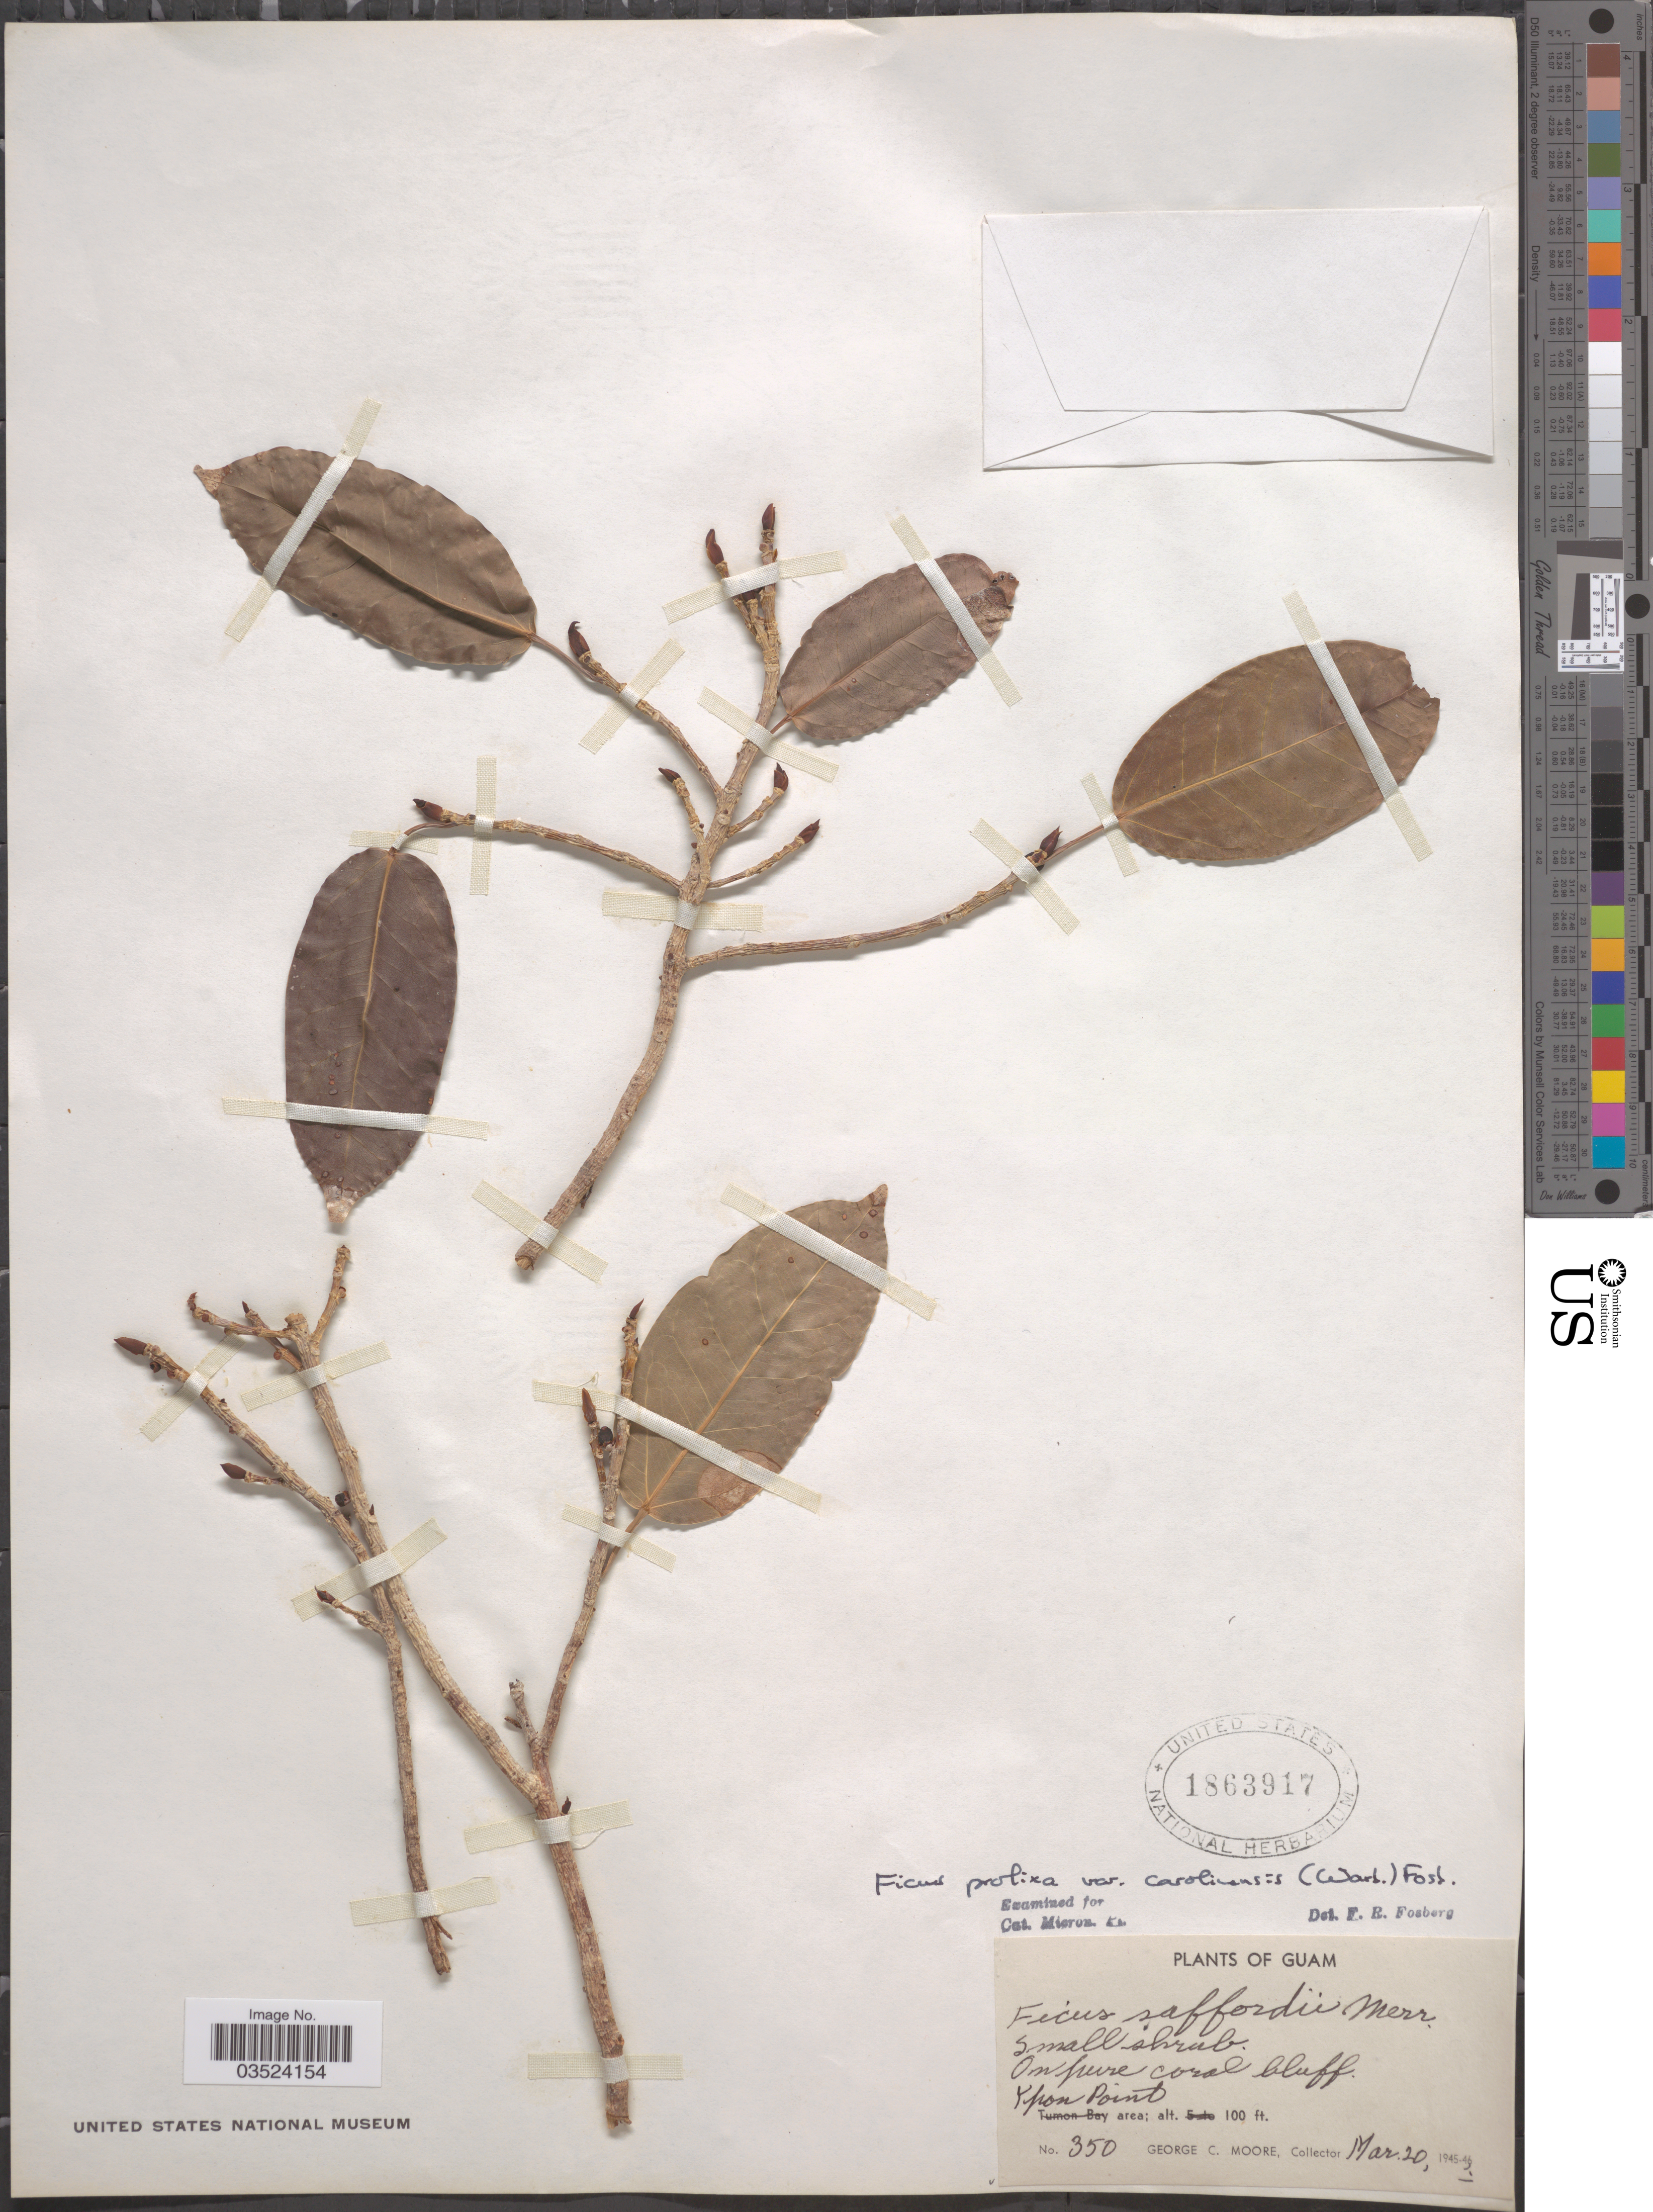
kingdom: Plantae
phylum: Tracheophyta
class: Magnoliopsida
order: Rosales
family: Moraceae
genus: Ficus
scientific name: Ficus prolixa var. carolinensis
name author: (Warb.) Fosberg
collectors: G. C. Moore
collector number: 350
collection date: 1945-03-20/1946-03-20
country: Guam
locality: Ypon* Point area.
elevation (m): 30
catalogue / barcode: US 1863917